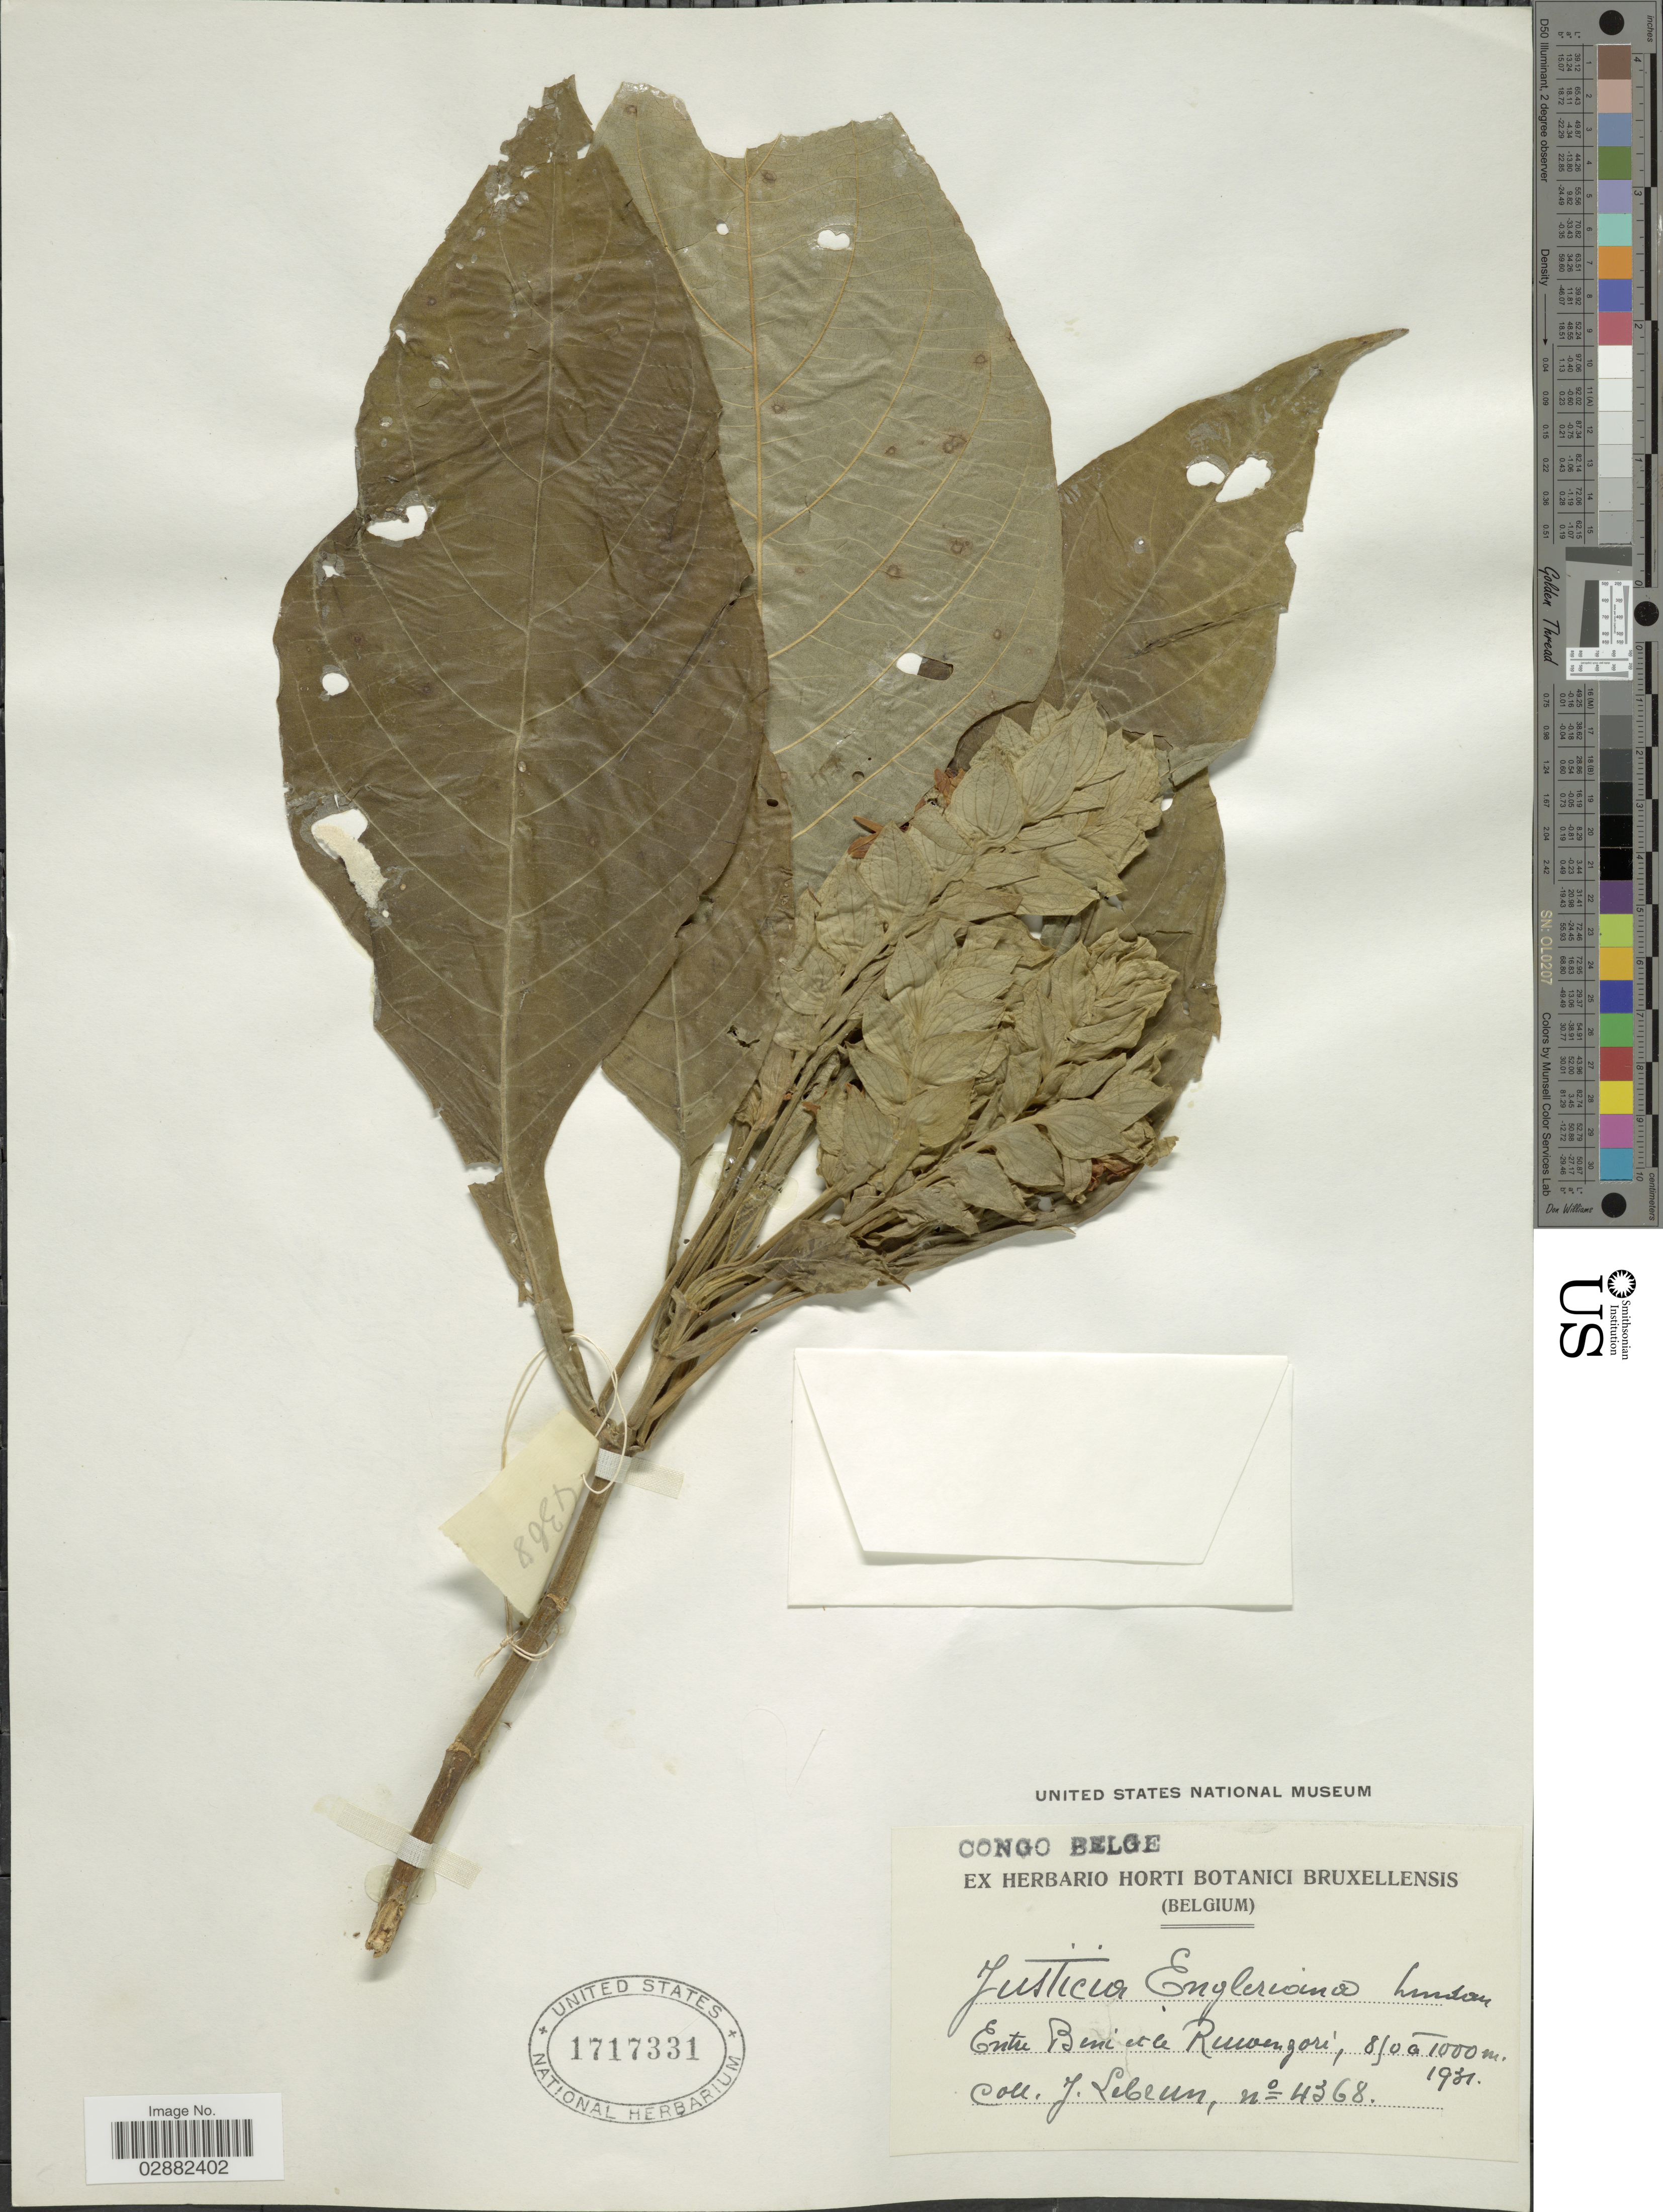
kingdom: Plantae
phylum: Tracheophyta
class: Magnoliopsida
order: Lamiales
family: Acanthaceae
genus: Justicia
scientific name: Justicia engleriana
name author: Lindau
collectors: J. A. Lebrun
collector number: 4368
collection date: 1930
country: Congo, Democratic Republic of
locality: Congo Belge, Entre Beni et le Ruwenzori.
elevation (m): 850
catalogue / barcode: US 1717331